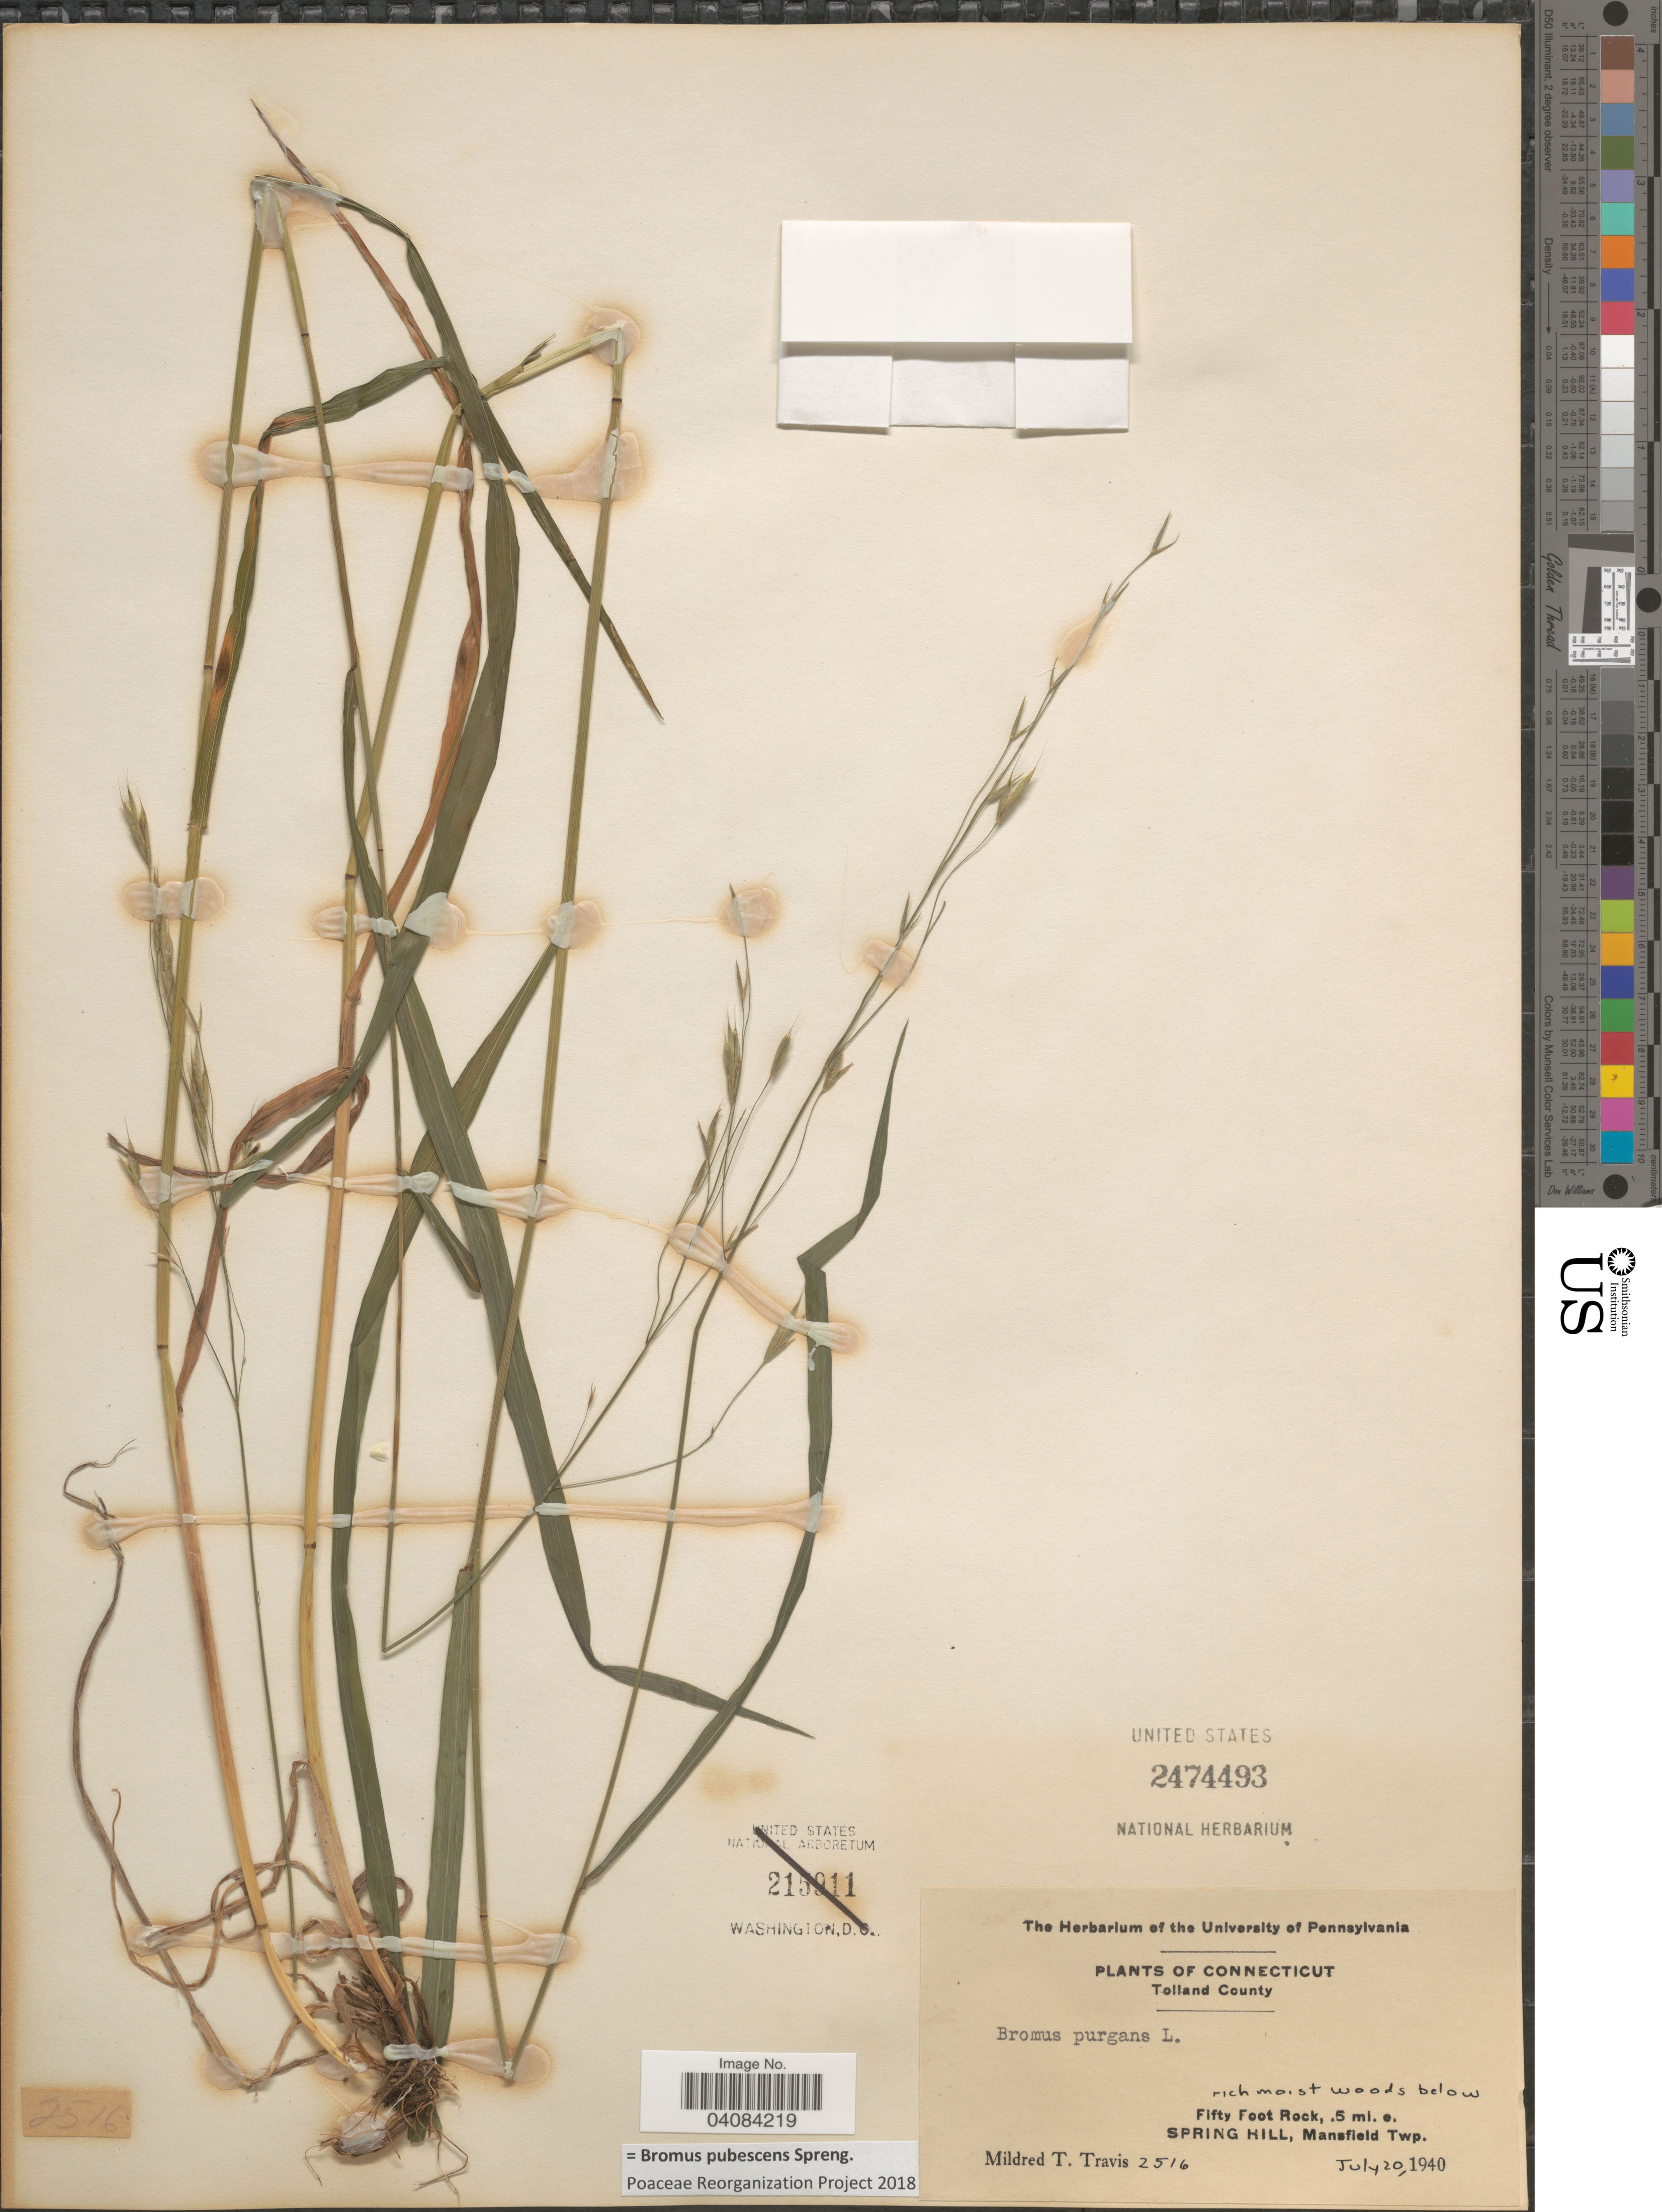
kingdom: Plantae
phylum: Tracheophyta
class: Liliopsida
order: Poales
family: Poaceae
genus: Bromus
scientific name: Bromus pubescens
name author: Muhl. ex Willd.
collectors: M. Travis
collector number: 2516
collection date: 1940-07-20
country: United States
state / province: Connecticut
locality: Tolland County. Fifty Foot Rock, .5 mi. e. Spring Hill, Mansfield Twp.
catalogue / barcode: US 2474493